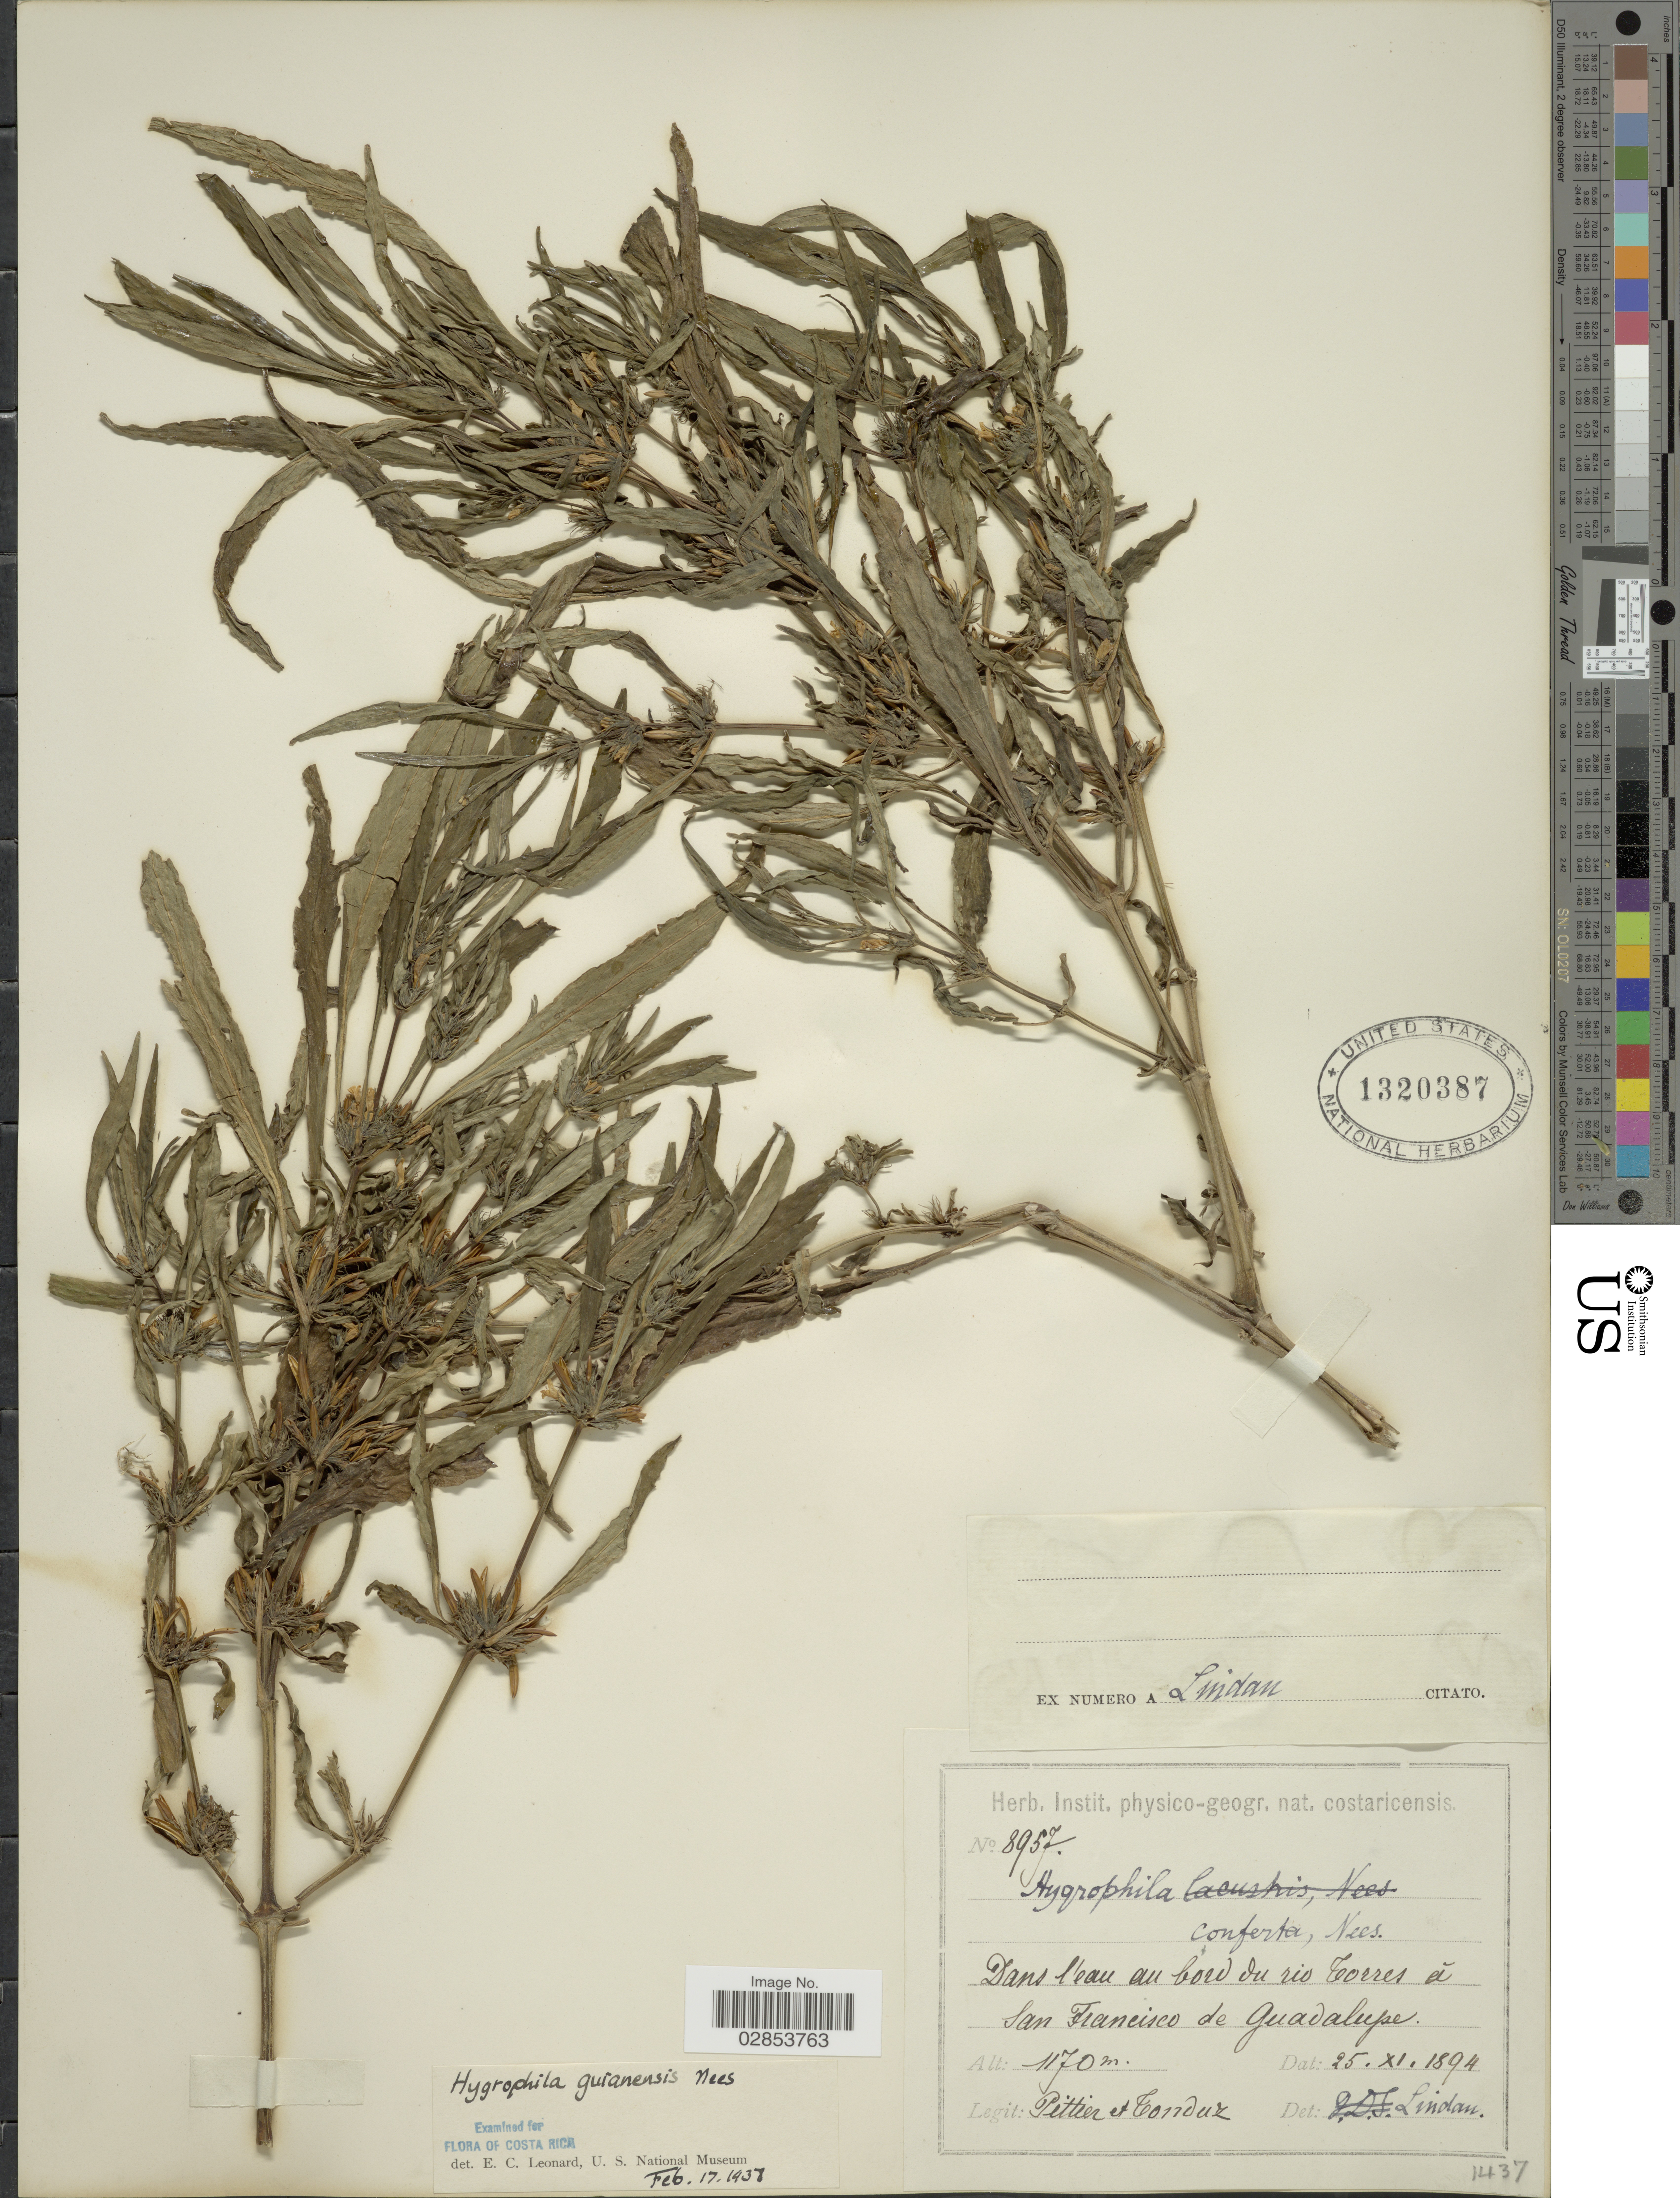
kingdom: Plantae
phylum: Tracheophyta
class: Magnoliopsida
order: Lamiales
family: Acanthaceae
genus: Hygrophila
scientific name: Hygrophila costata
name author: Nees & T. Nees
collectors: Pittier, -- & Tonduz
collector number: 8957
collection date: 1894-11-25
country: Costa Rica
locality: Dans l'eau au bord du rio Torres á San Francisco de Guadalupe.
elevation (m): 1170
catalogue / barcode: US 1320387